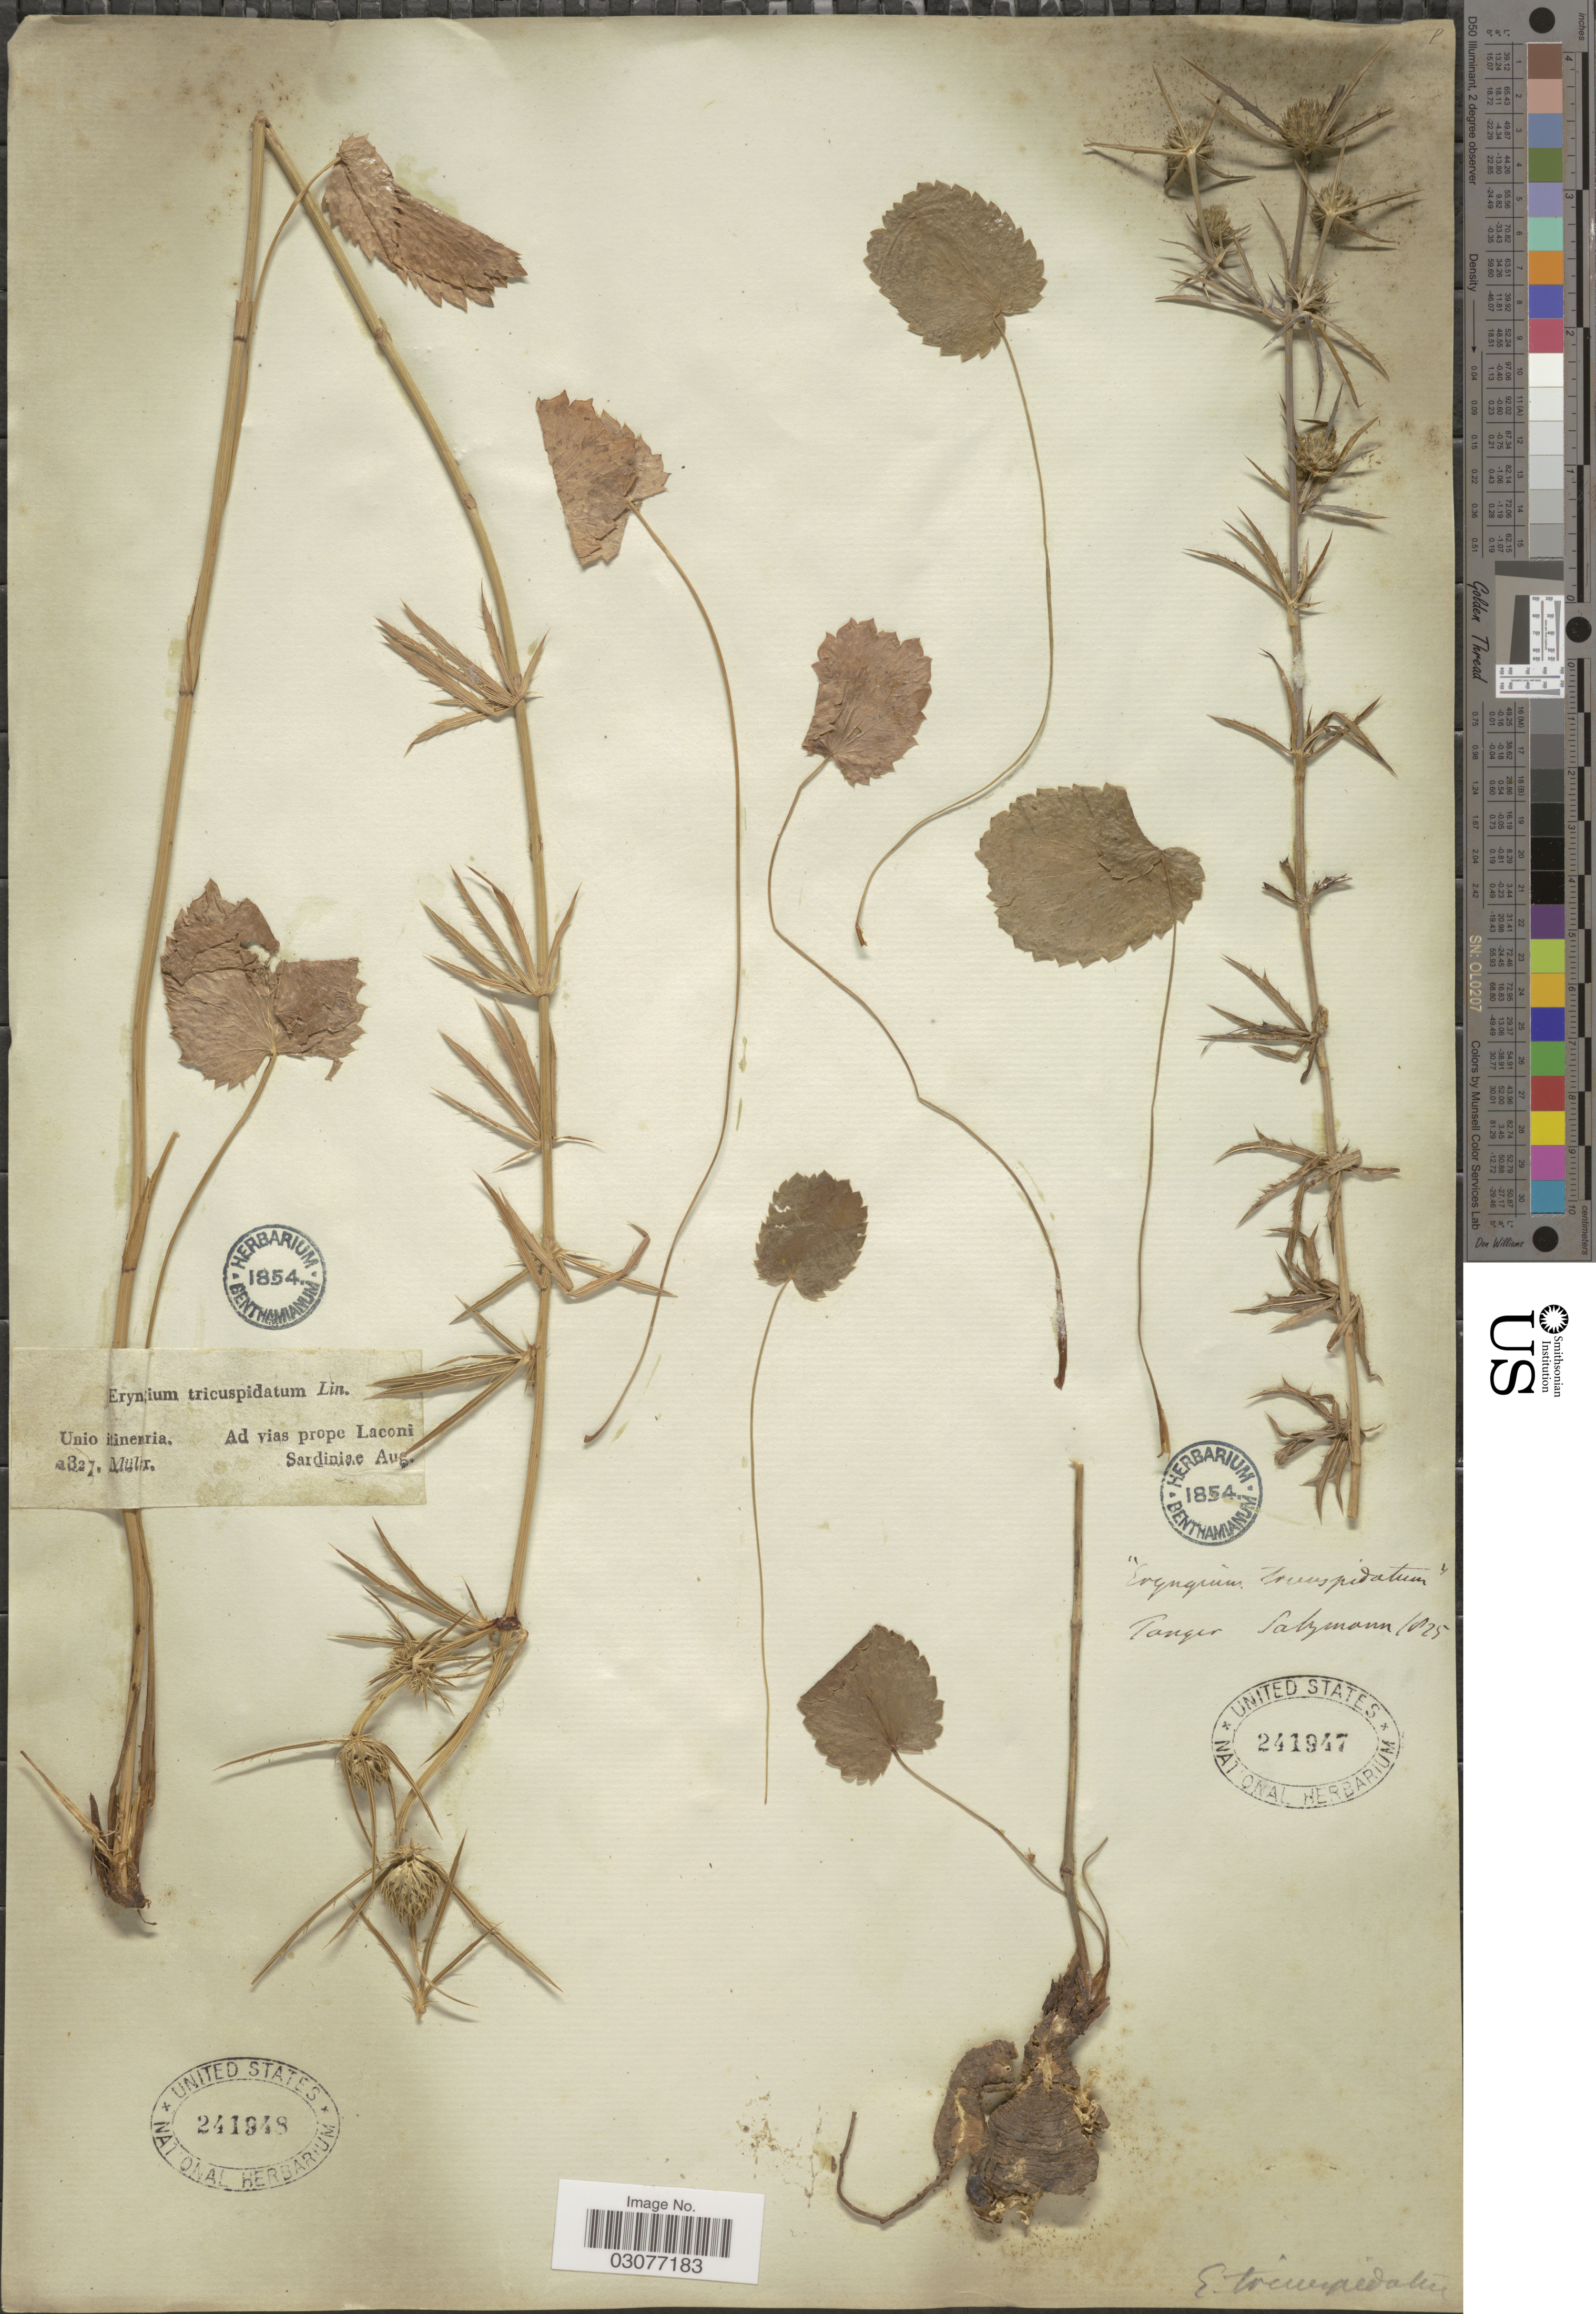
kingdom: Plantae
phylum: Tracheophyta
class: Magnoliopsida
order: Apiales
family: Apiaceae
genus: Eryngium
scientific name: Eryngium tricuspidatum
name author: L.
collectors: -- Salzmann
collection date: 1825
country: Morocco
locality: Tanger.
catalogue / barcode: US 241947-2